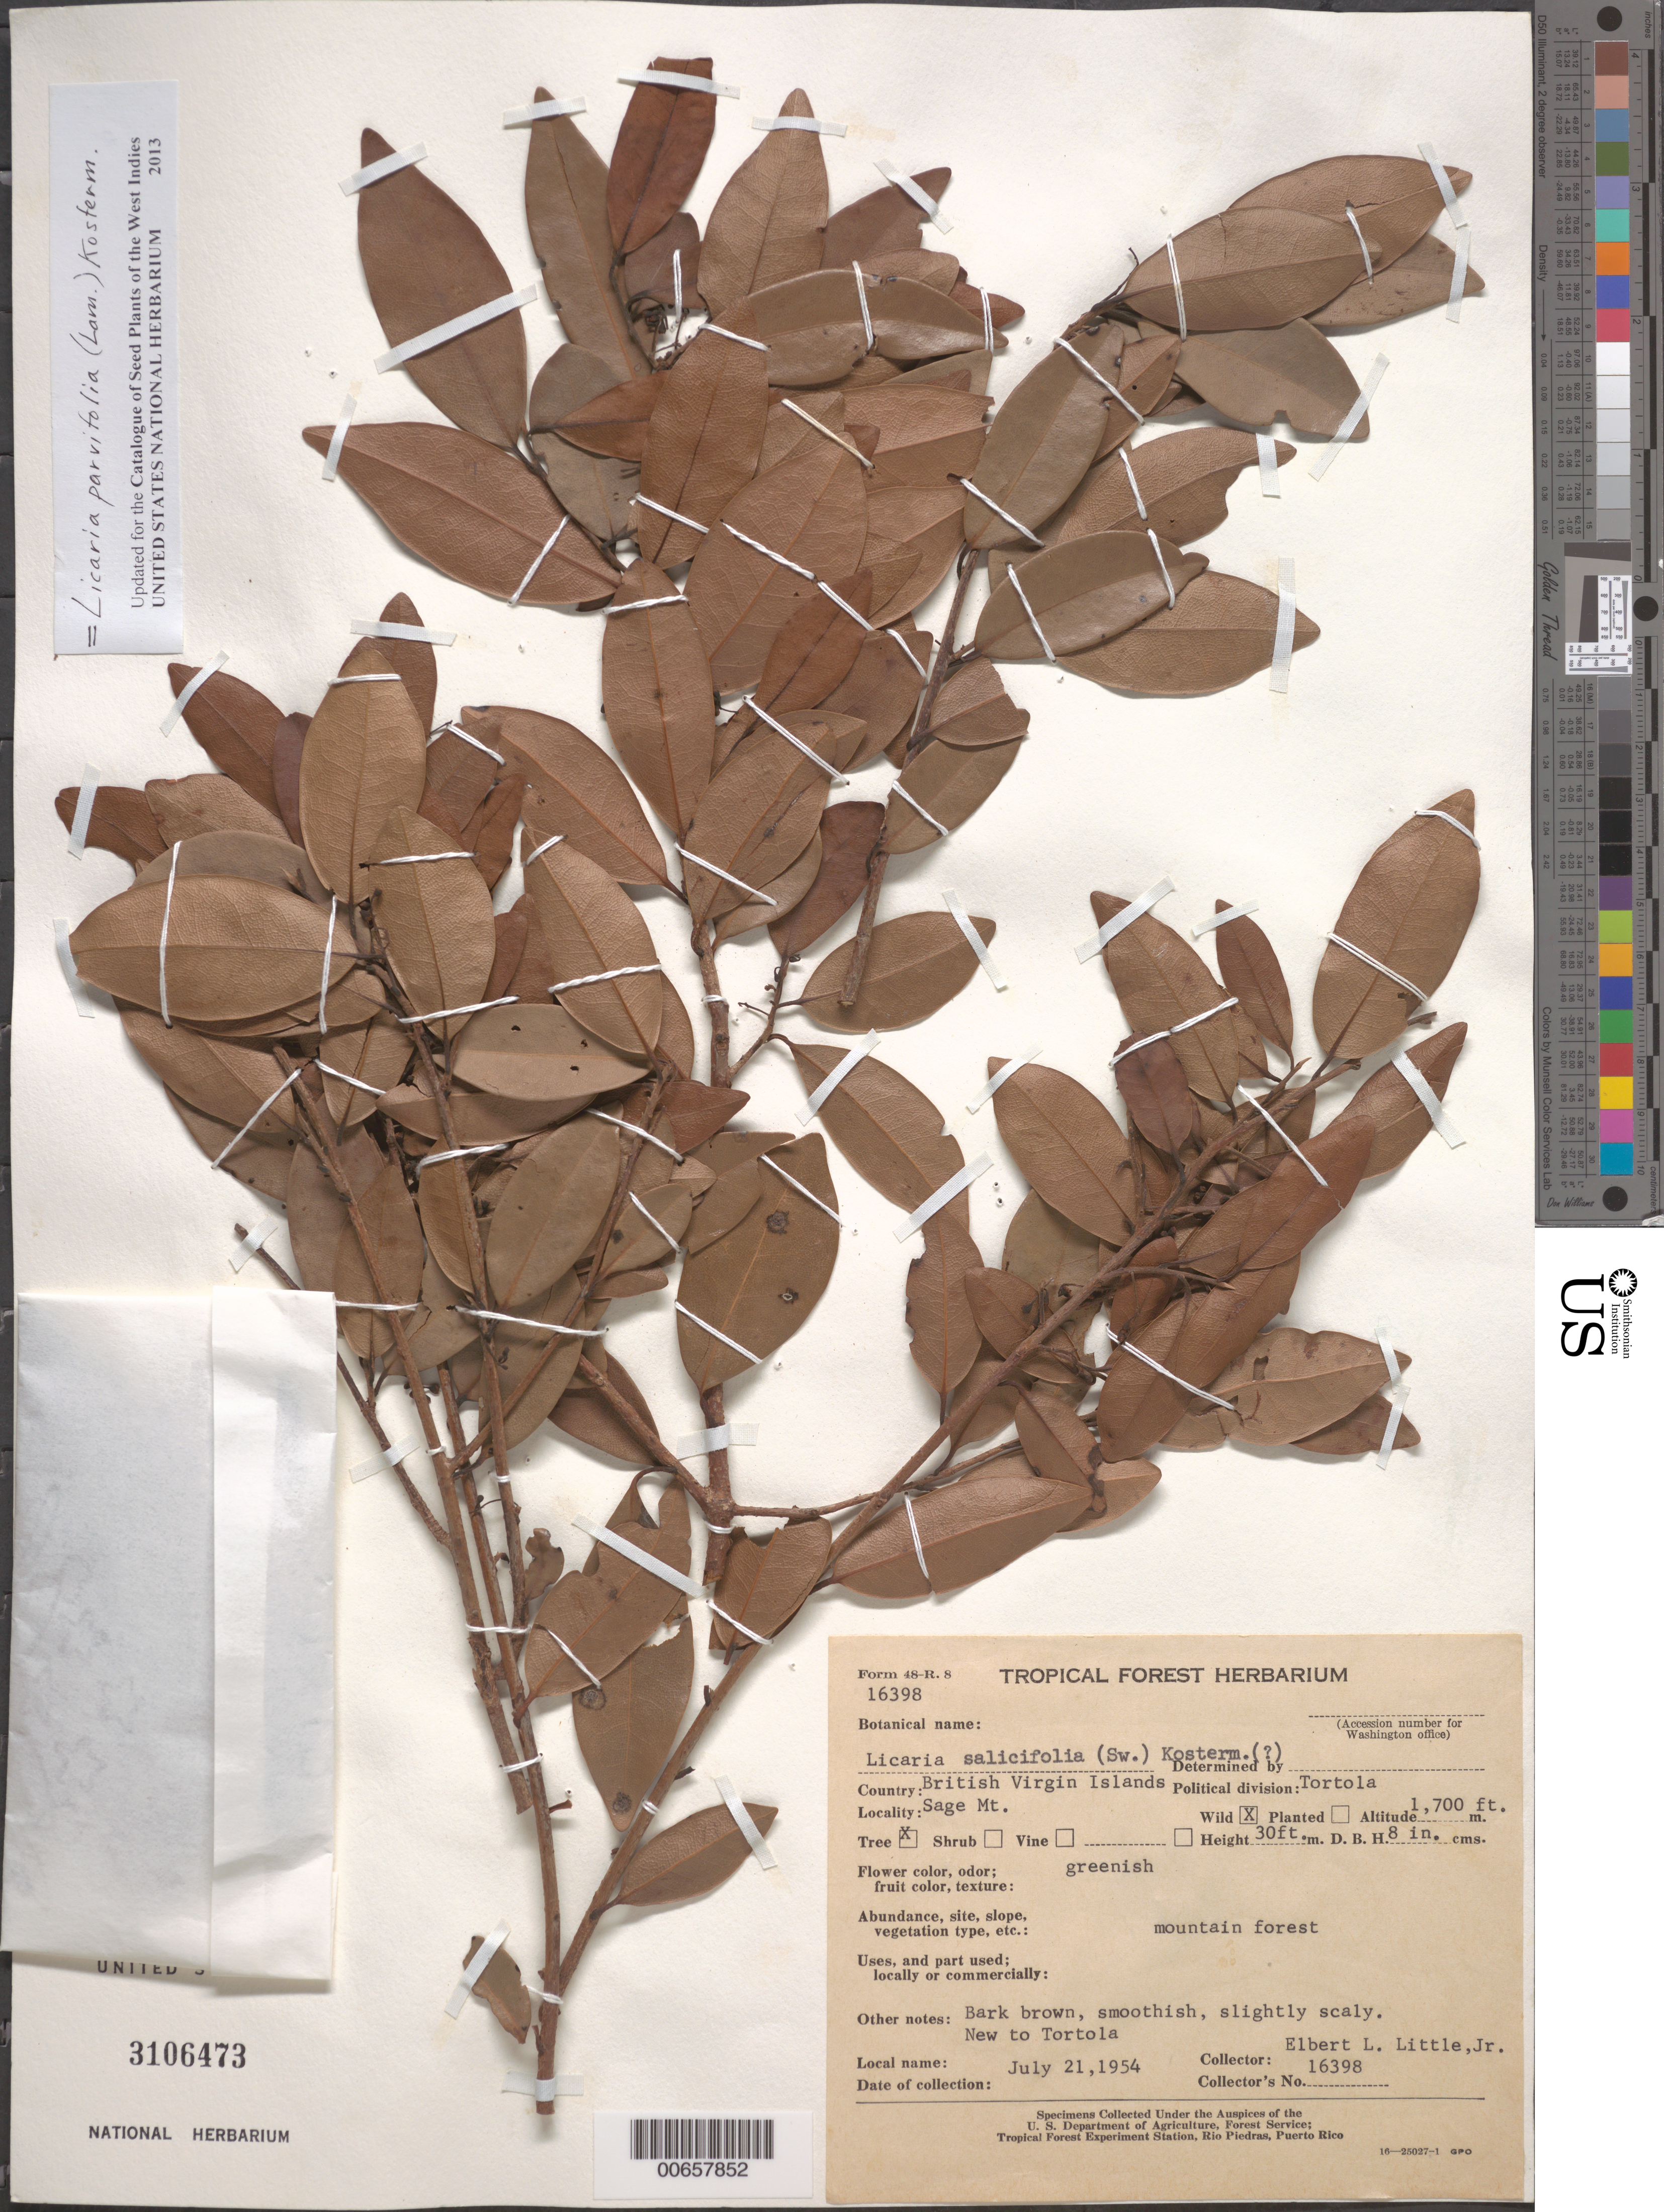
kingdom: Plantae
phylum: Tracheophyta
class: Magnoliopsida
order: Laurales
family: Lauraceae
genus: Licaria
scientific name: Licaria parvifolia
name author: (Lam.) Kosterm. ex León & Alain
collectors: E. L. Little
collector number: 16398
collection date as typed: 21 Jul 1954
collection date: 1954-07-21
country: British Virgin Islands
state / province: Tortola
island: Tortola Island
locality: Sage Mt.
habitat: Mountain forest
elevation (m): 518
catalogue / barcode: US 3106473